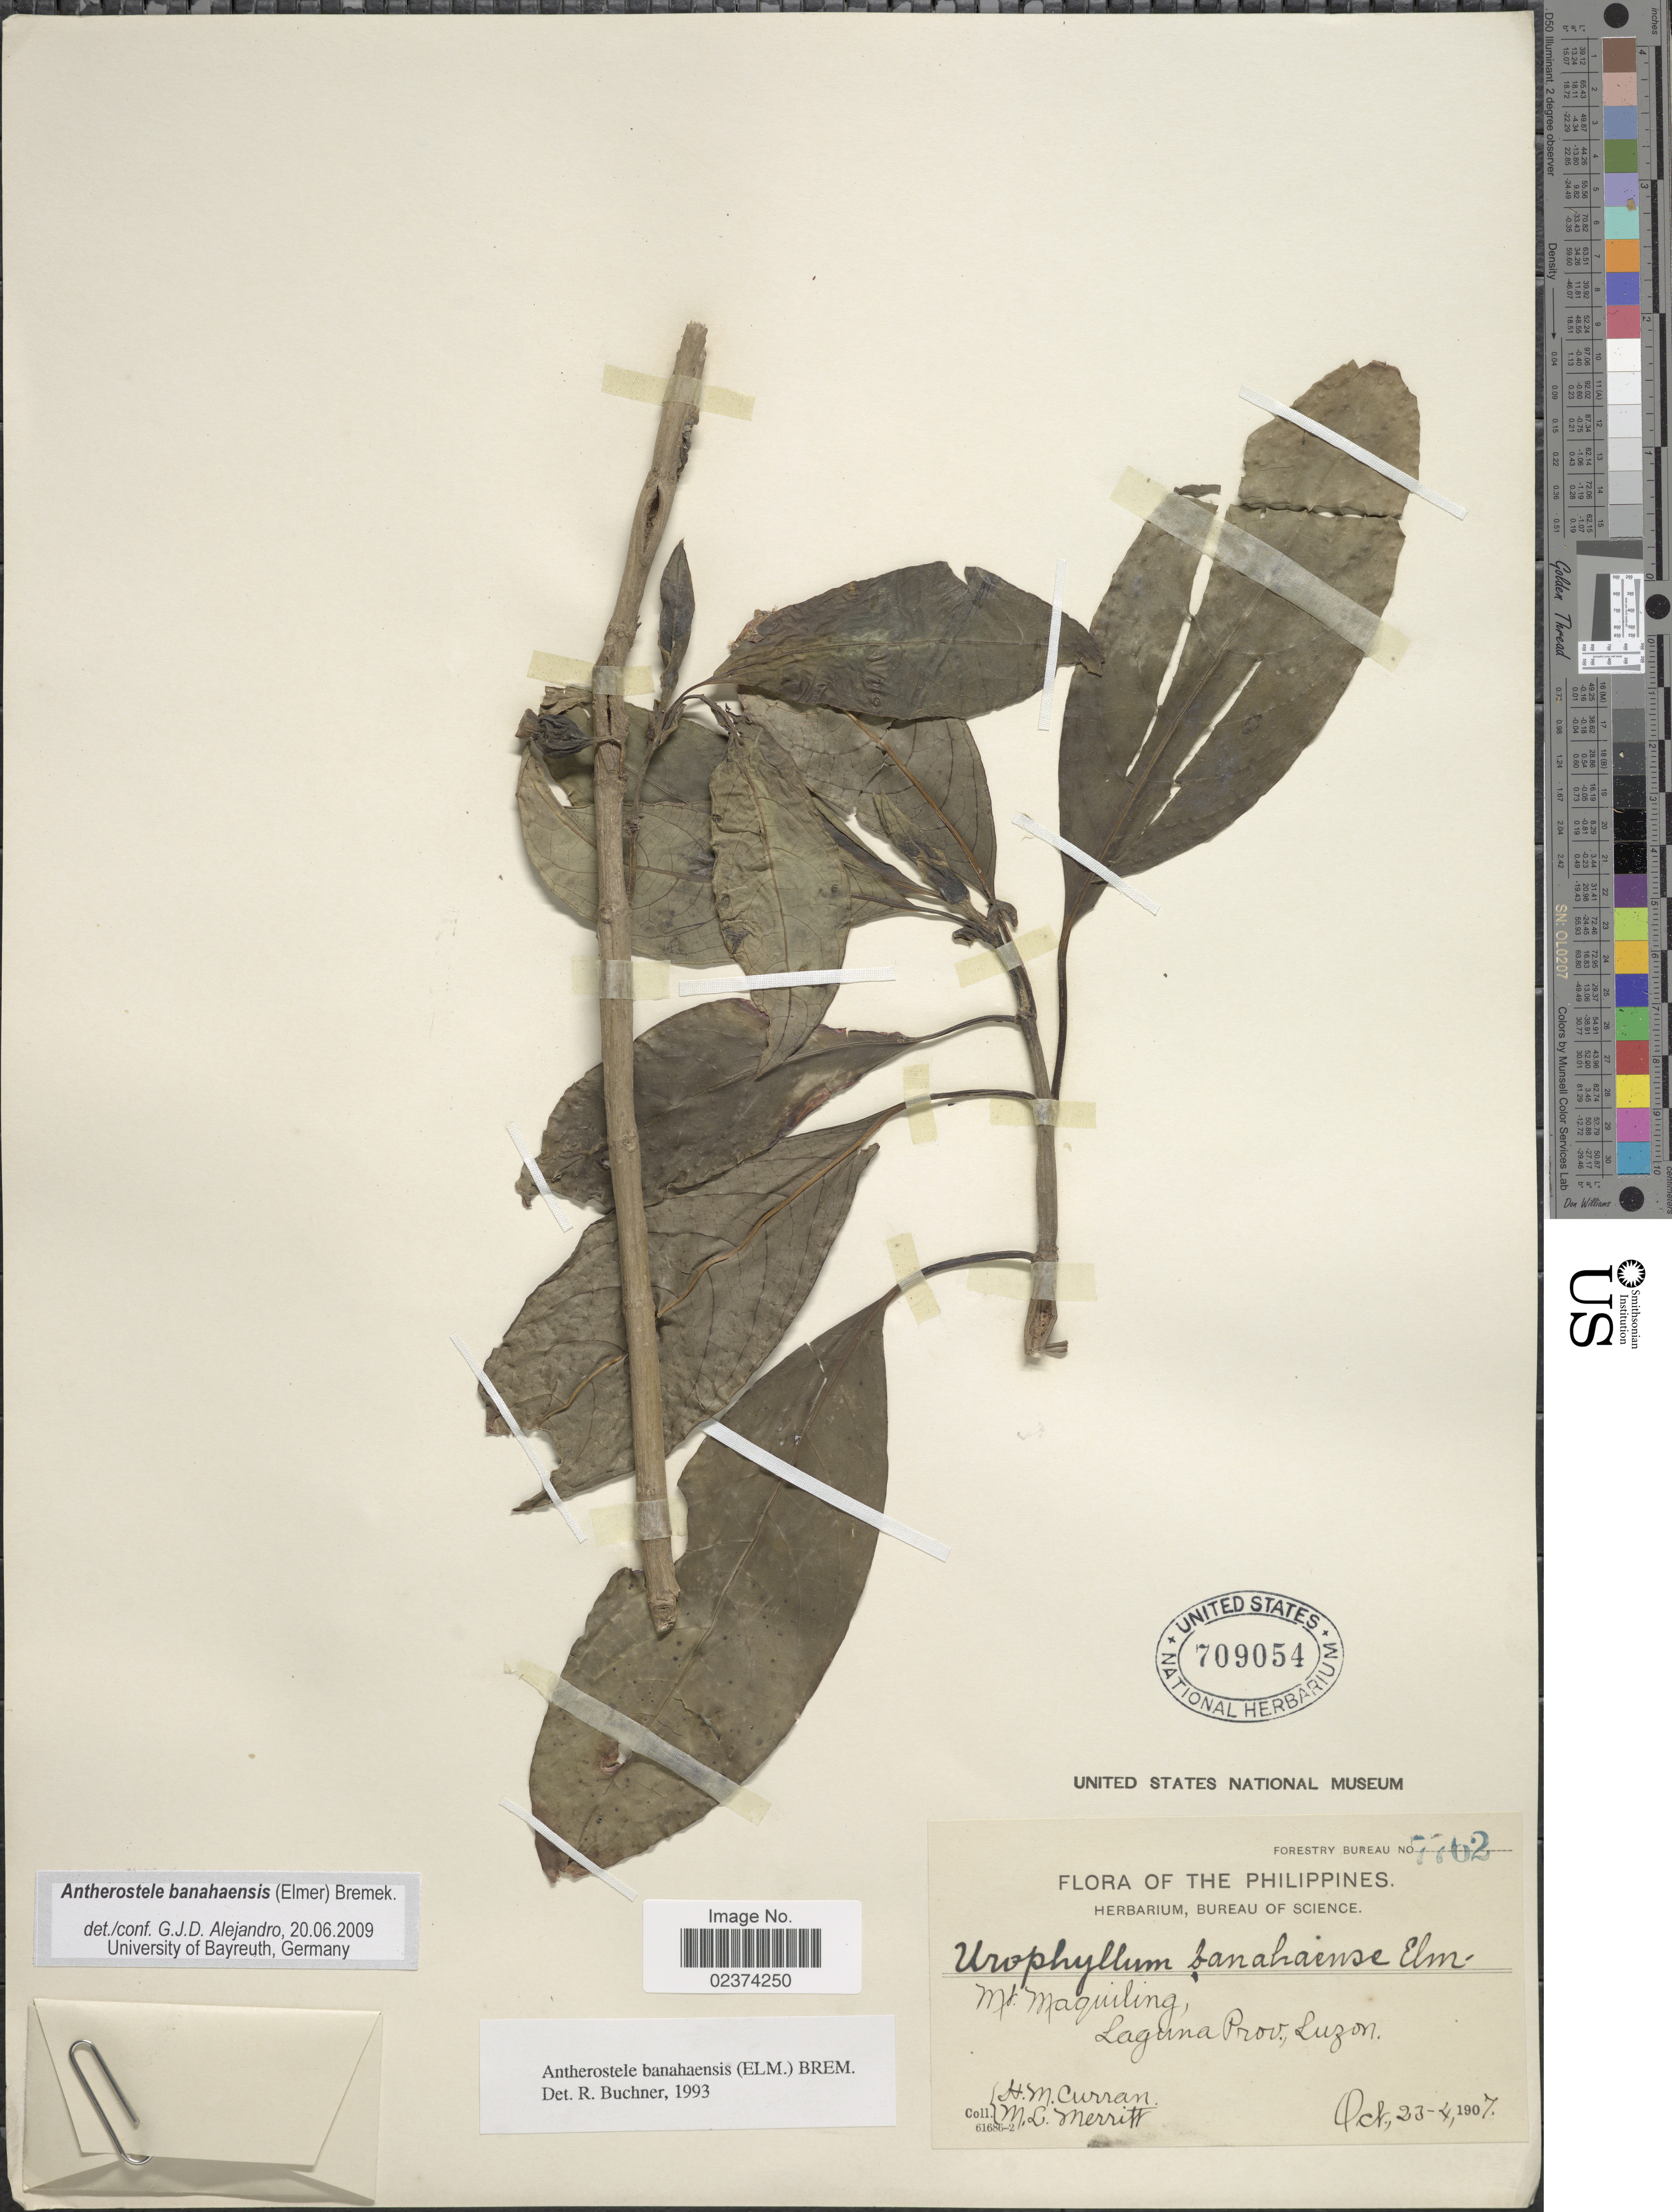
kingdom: Plantae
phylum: Tracheophyta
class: Magnoliopsida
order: Gentianales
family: Rubiaceae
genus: Antherostele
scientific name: Antherostele banahaensis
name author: (Elmer) Bremek.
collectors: H. M. Curran & M. L. Merritt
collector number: Forestry Bureau 7762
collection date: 1907-10-23/1907-10-24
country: Philippines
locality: Mt. Maquiling, Laguna Prov., Luzon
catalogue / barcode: US 709054